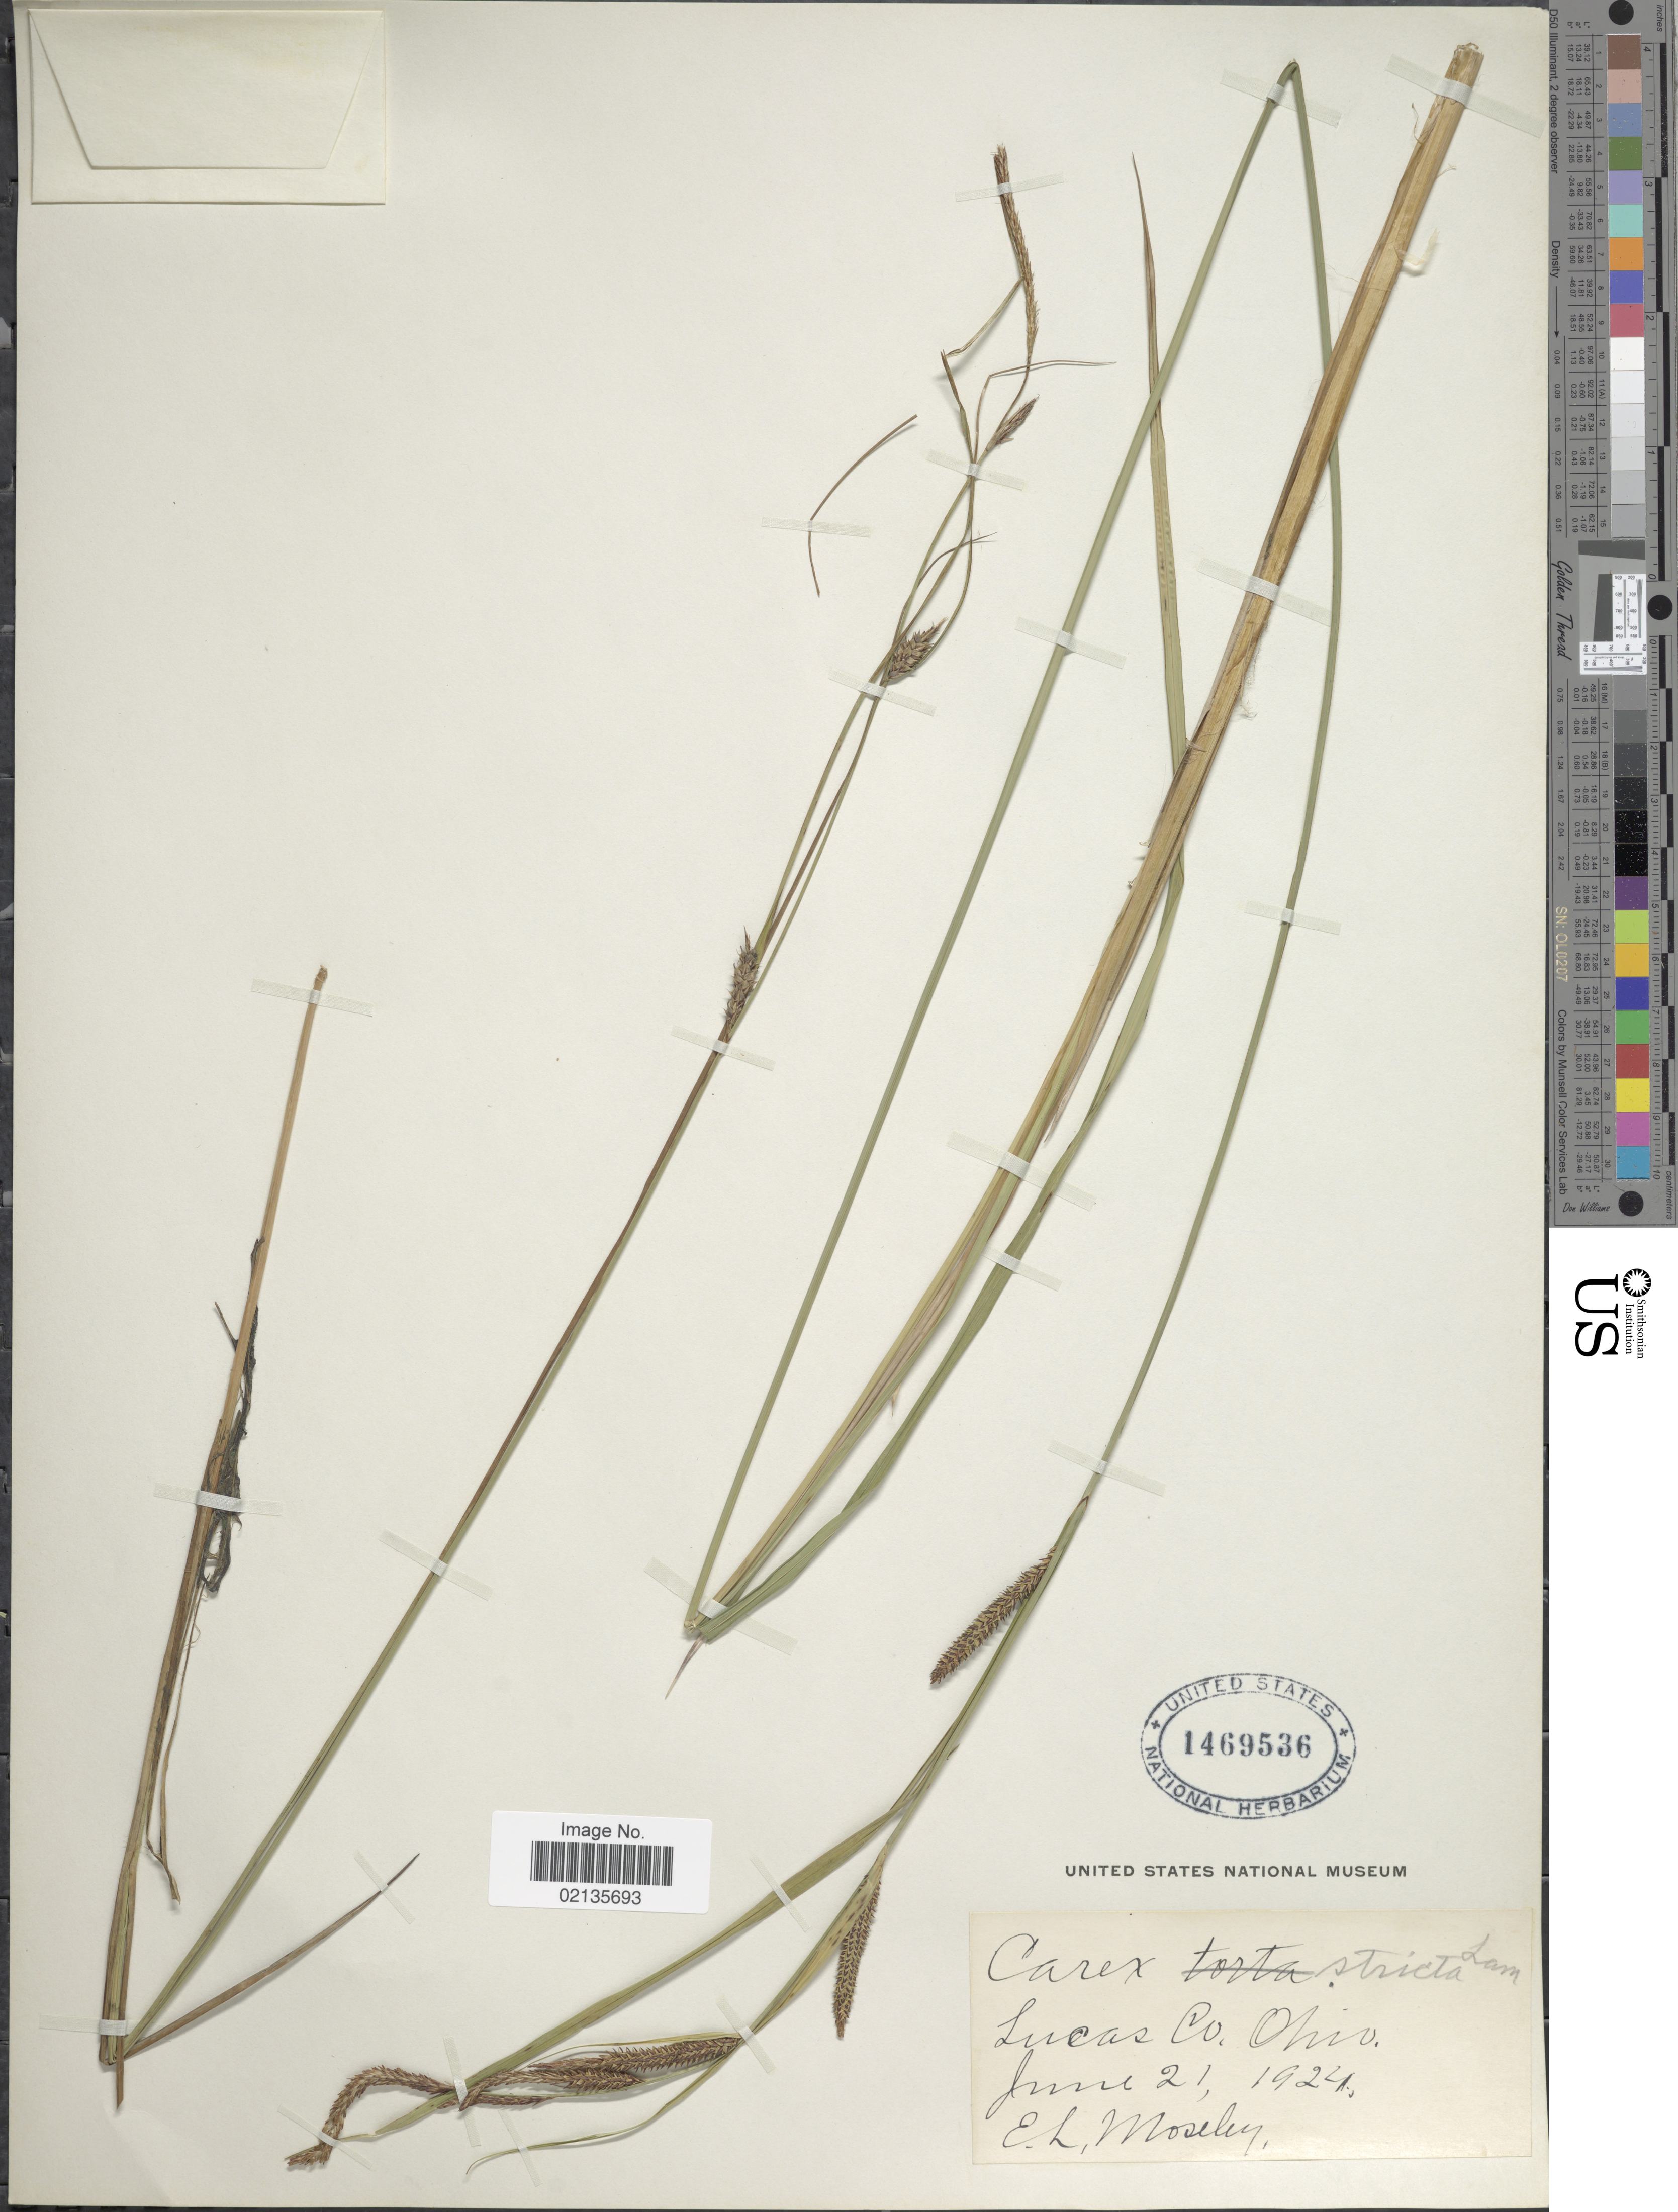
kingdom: Plantae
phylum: Tracheophyta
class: Liliopsida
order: Poales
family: Cyperaceae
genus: Carex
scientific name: Carex stricta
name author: Lam.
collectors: E. Moseley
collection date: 1924-06-21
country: United States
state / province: Ohio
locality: Lucas Co., Ohio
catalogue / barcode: US 1469536